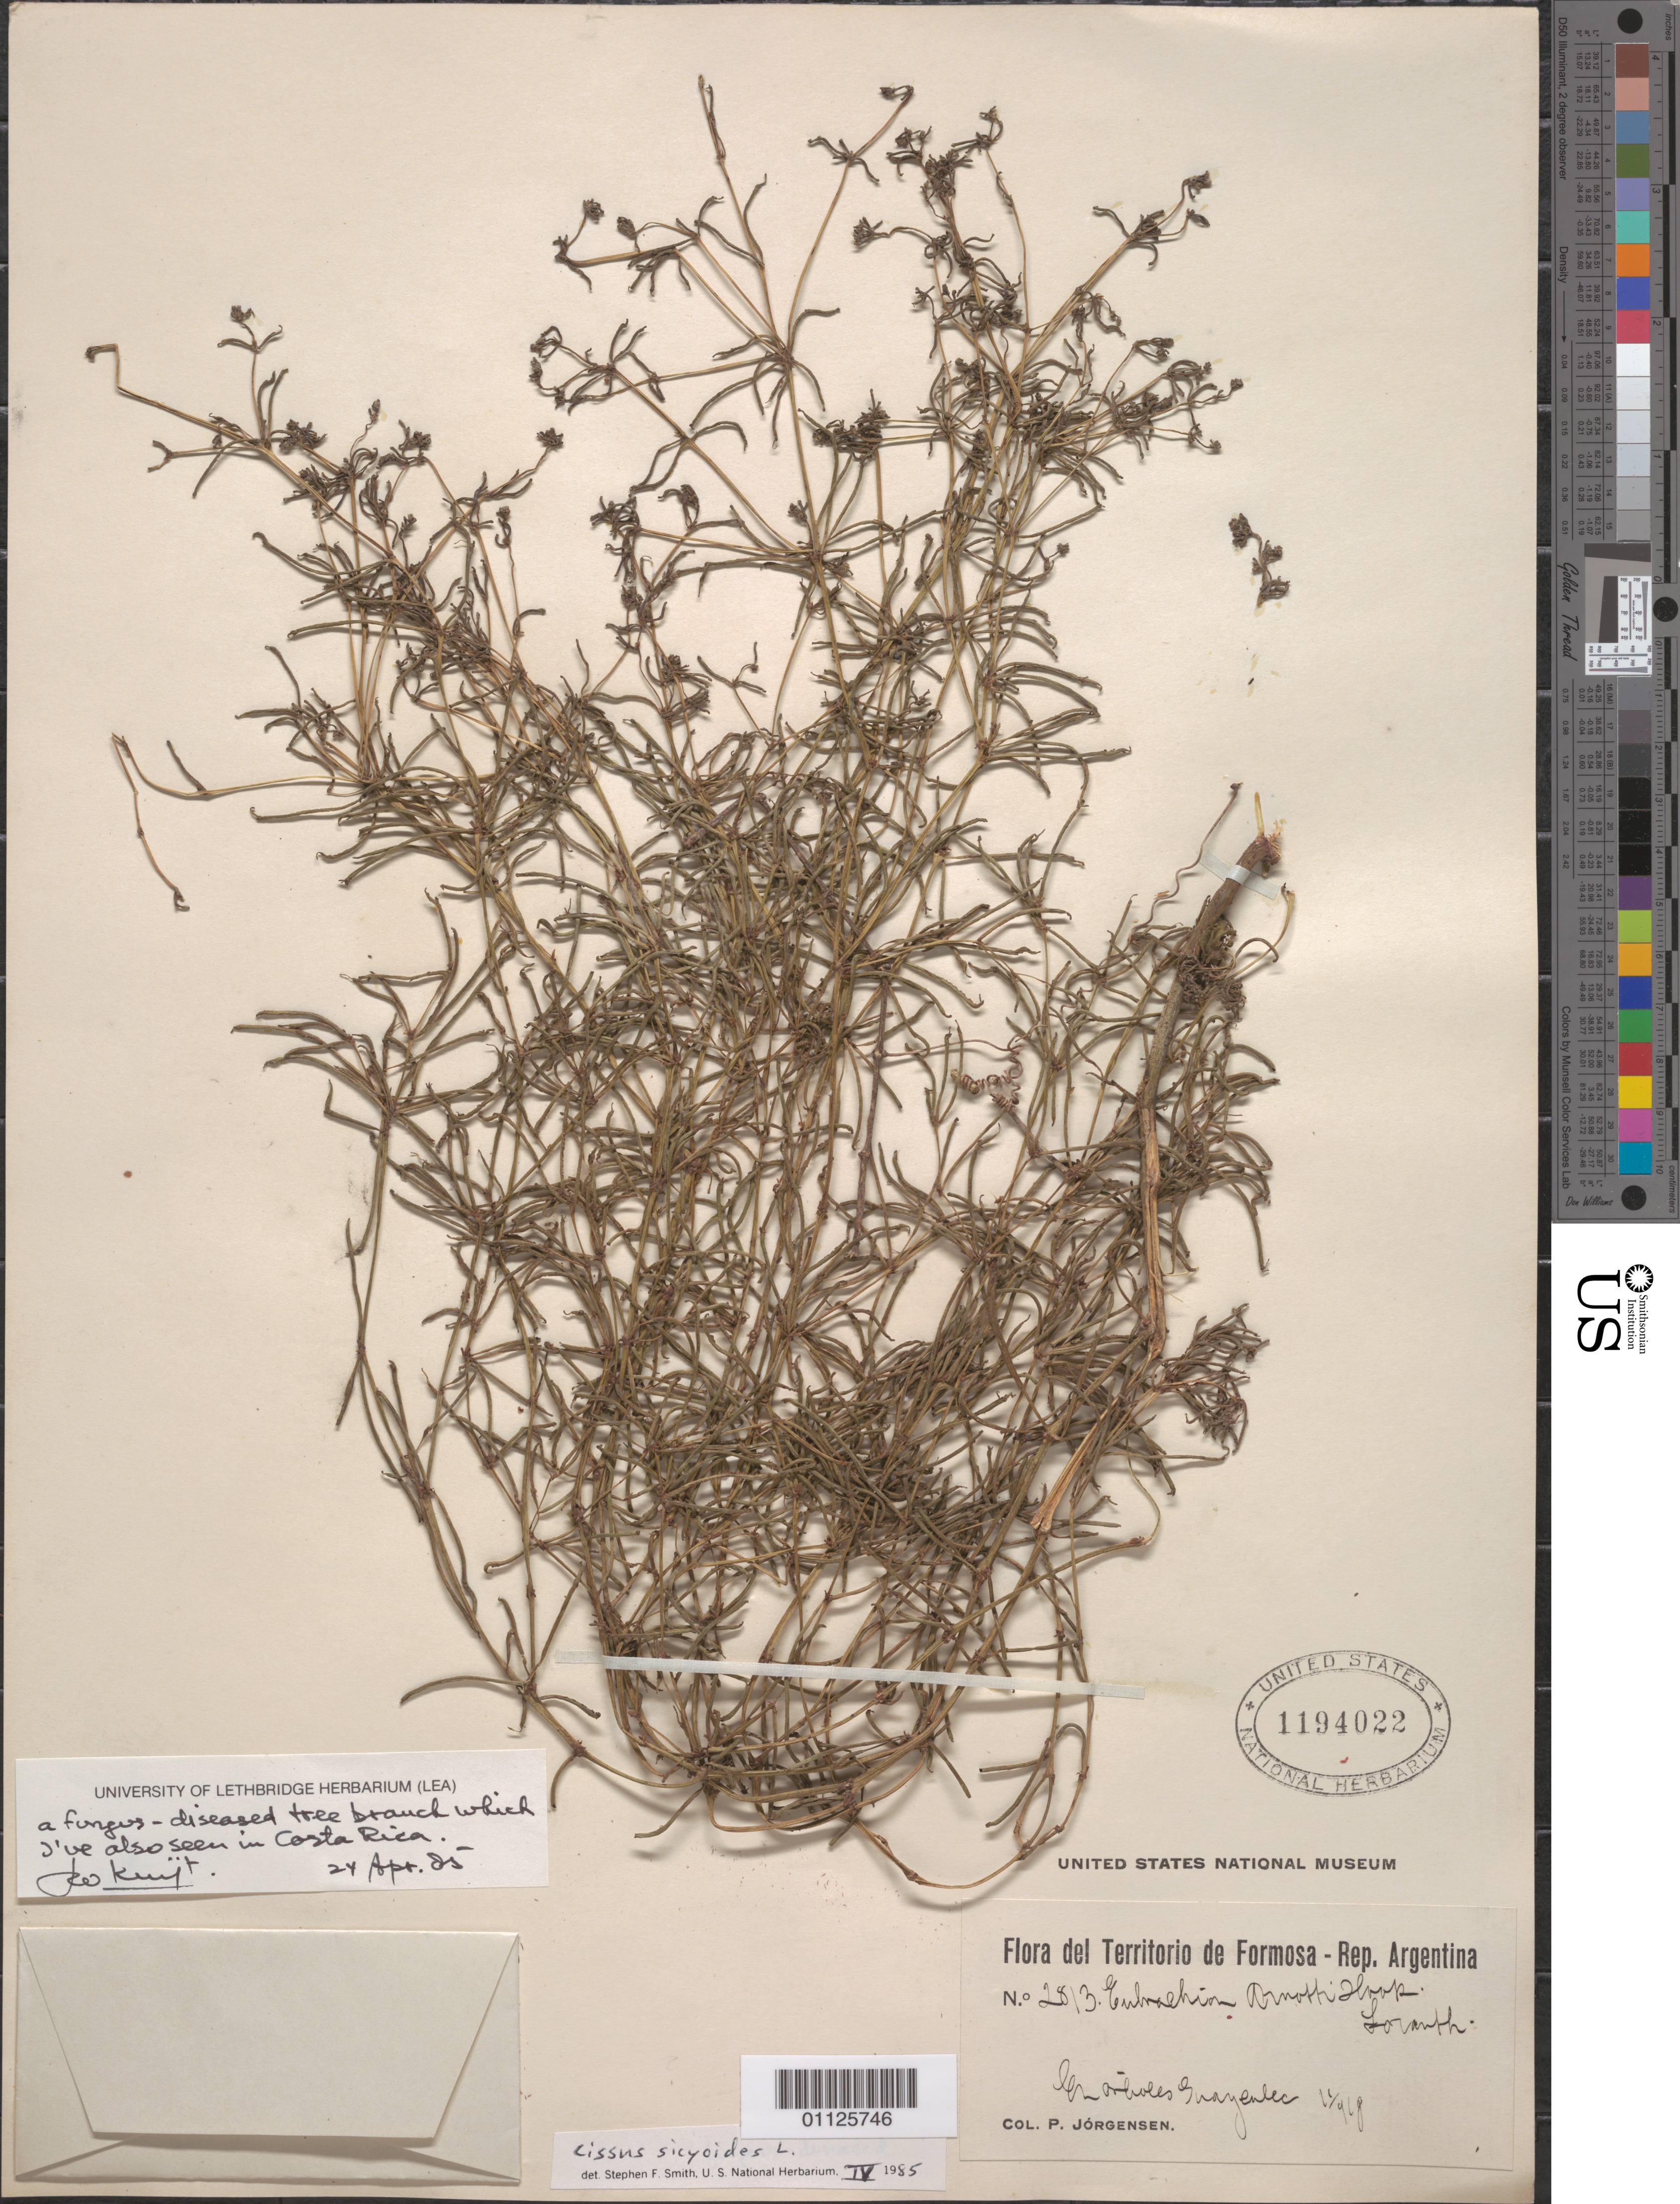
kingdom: Plantae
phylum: Tracheophyta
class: Magnoliopsida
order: Vitales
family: Vitaceae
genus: Cissus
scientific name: Cissus verticillata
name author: (L.) Nicolson & C.E. Jarvis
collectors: P. Jörgensen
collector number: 2813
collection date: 1896-11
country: Argentina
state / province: Formosa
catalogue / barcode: US 1194022